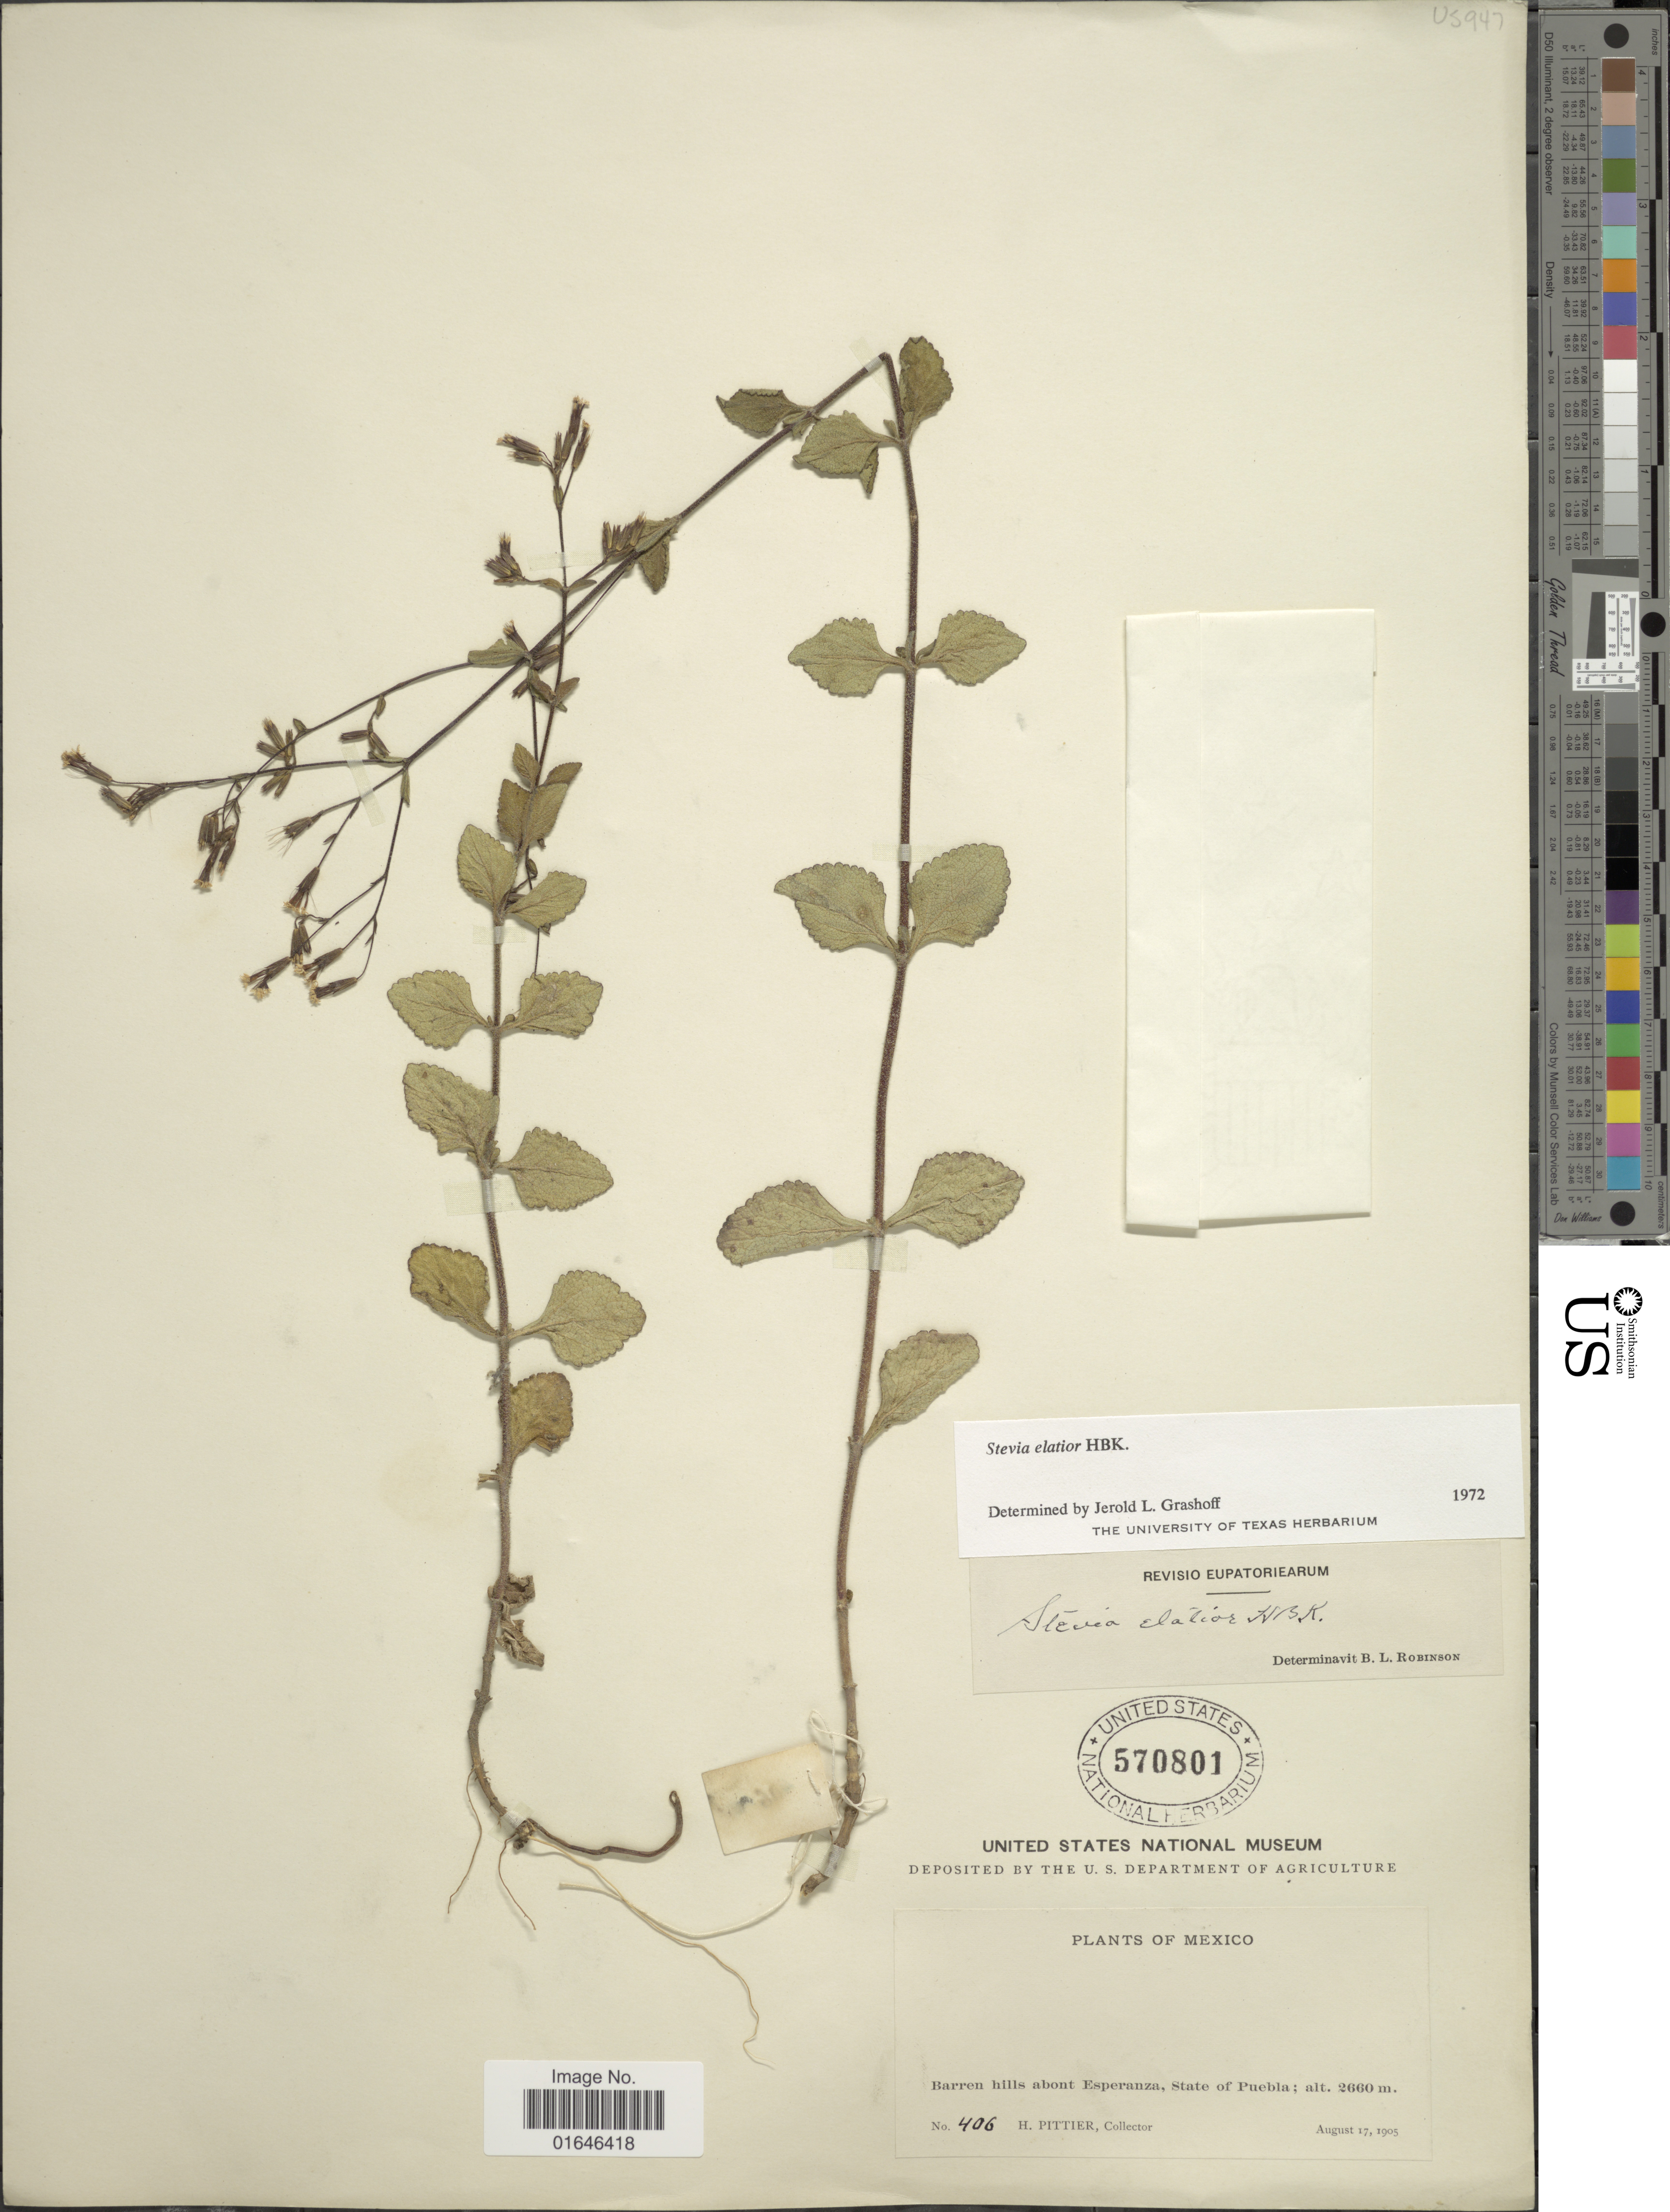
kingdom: Plantae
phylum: Tracheophyta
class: Magnoliopsida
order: Asterales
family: Asteraceae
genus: Stevia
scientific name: Stevia elatior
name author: Kunth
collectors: H. F. Pittier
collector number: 406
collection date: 1905-08-17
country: Mexico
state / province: Puebla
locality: Barren hills abont Esperanza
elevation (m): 2660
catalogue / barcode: US 570801